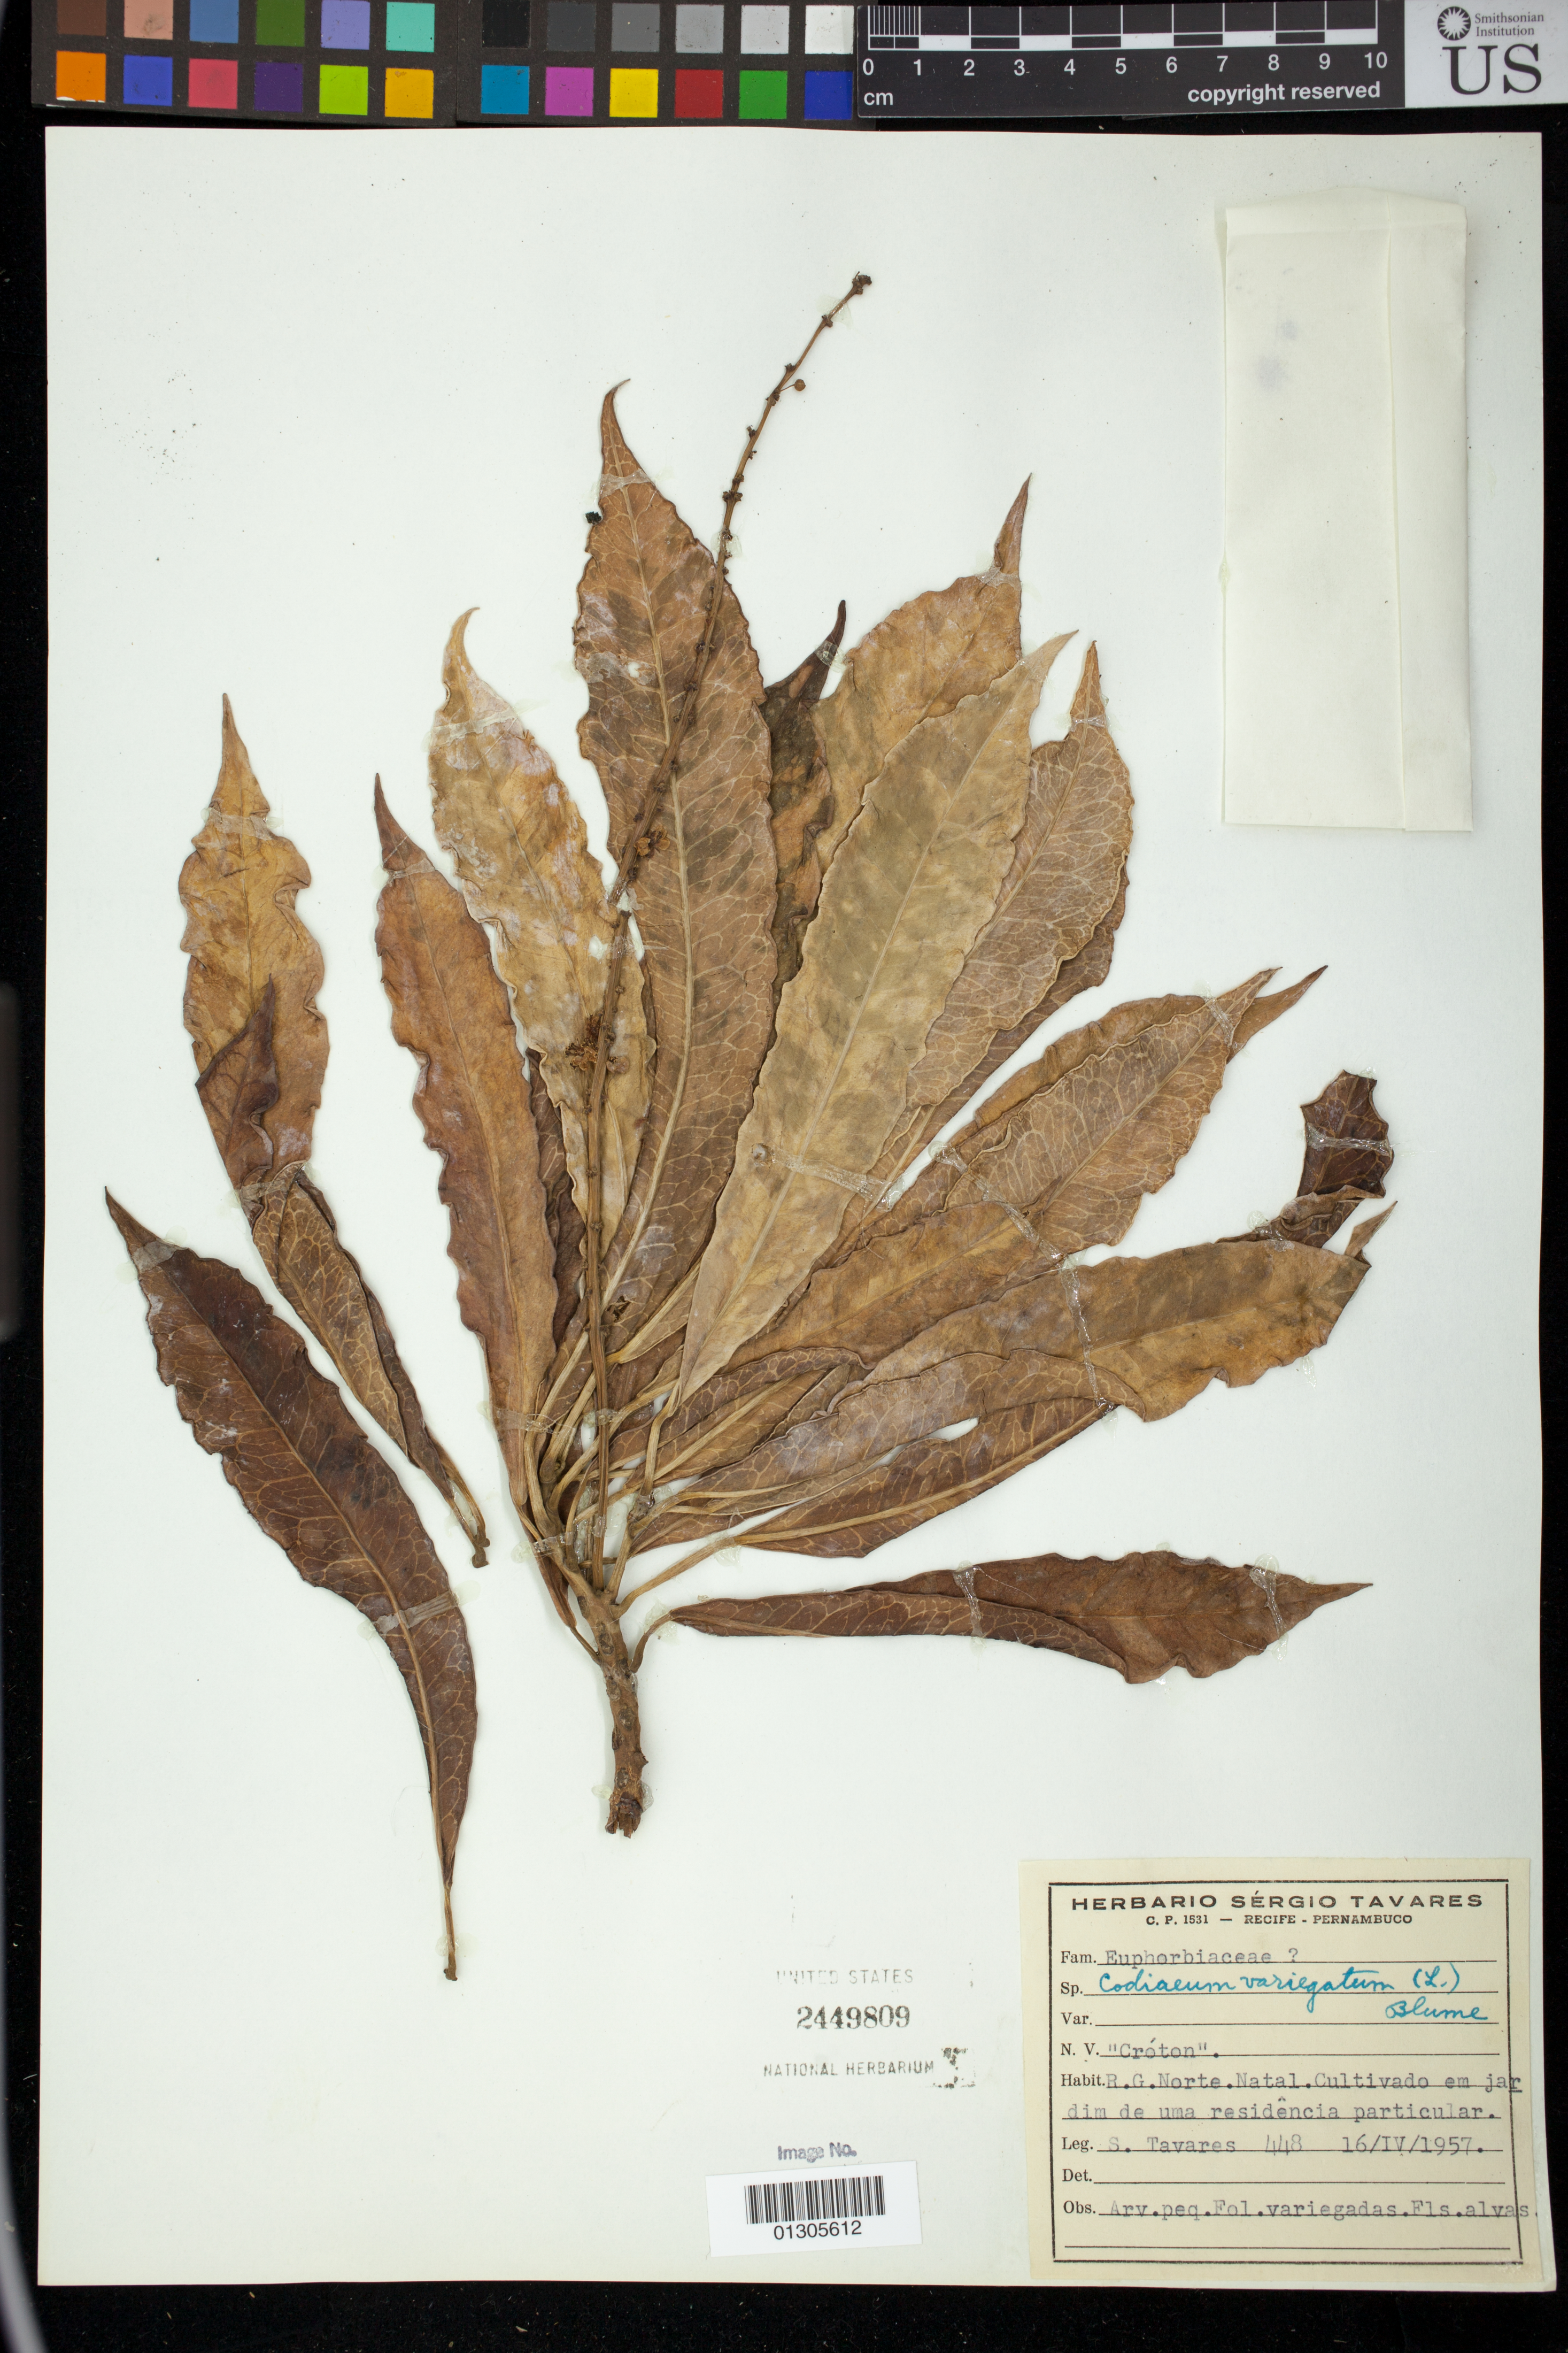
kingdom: Plantae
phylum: Tracheophyta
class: Magnoliopsida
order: Malpighiales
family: Euphorbiaceae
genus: Codiaeum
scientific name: Codiaeum variegatum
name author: (L.) Rumph. ex A. Juss.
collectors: S. Tavares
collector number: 448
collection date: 1957-04-16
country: Brazil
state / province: Rio Grande do Norte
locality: Natal. Cultivado em jar dim de uma residencia particular.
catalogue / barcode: US 2449809